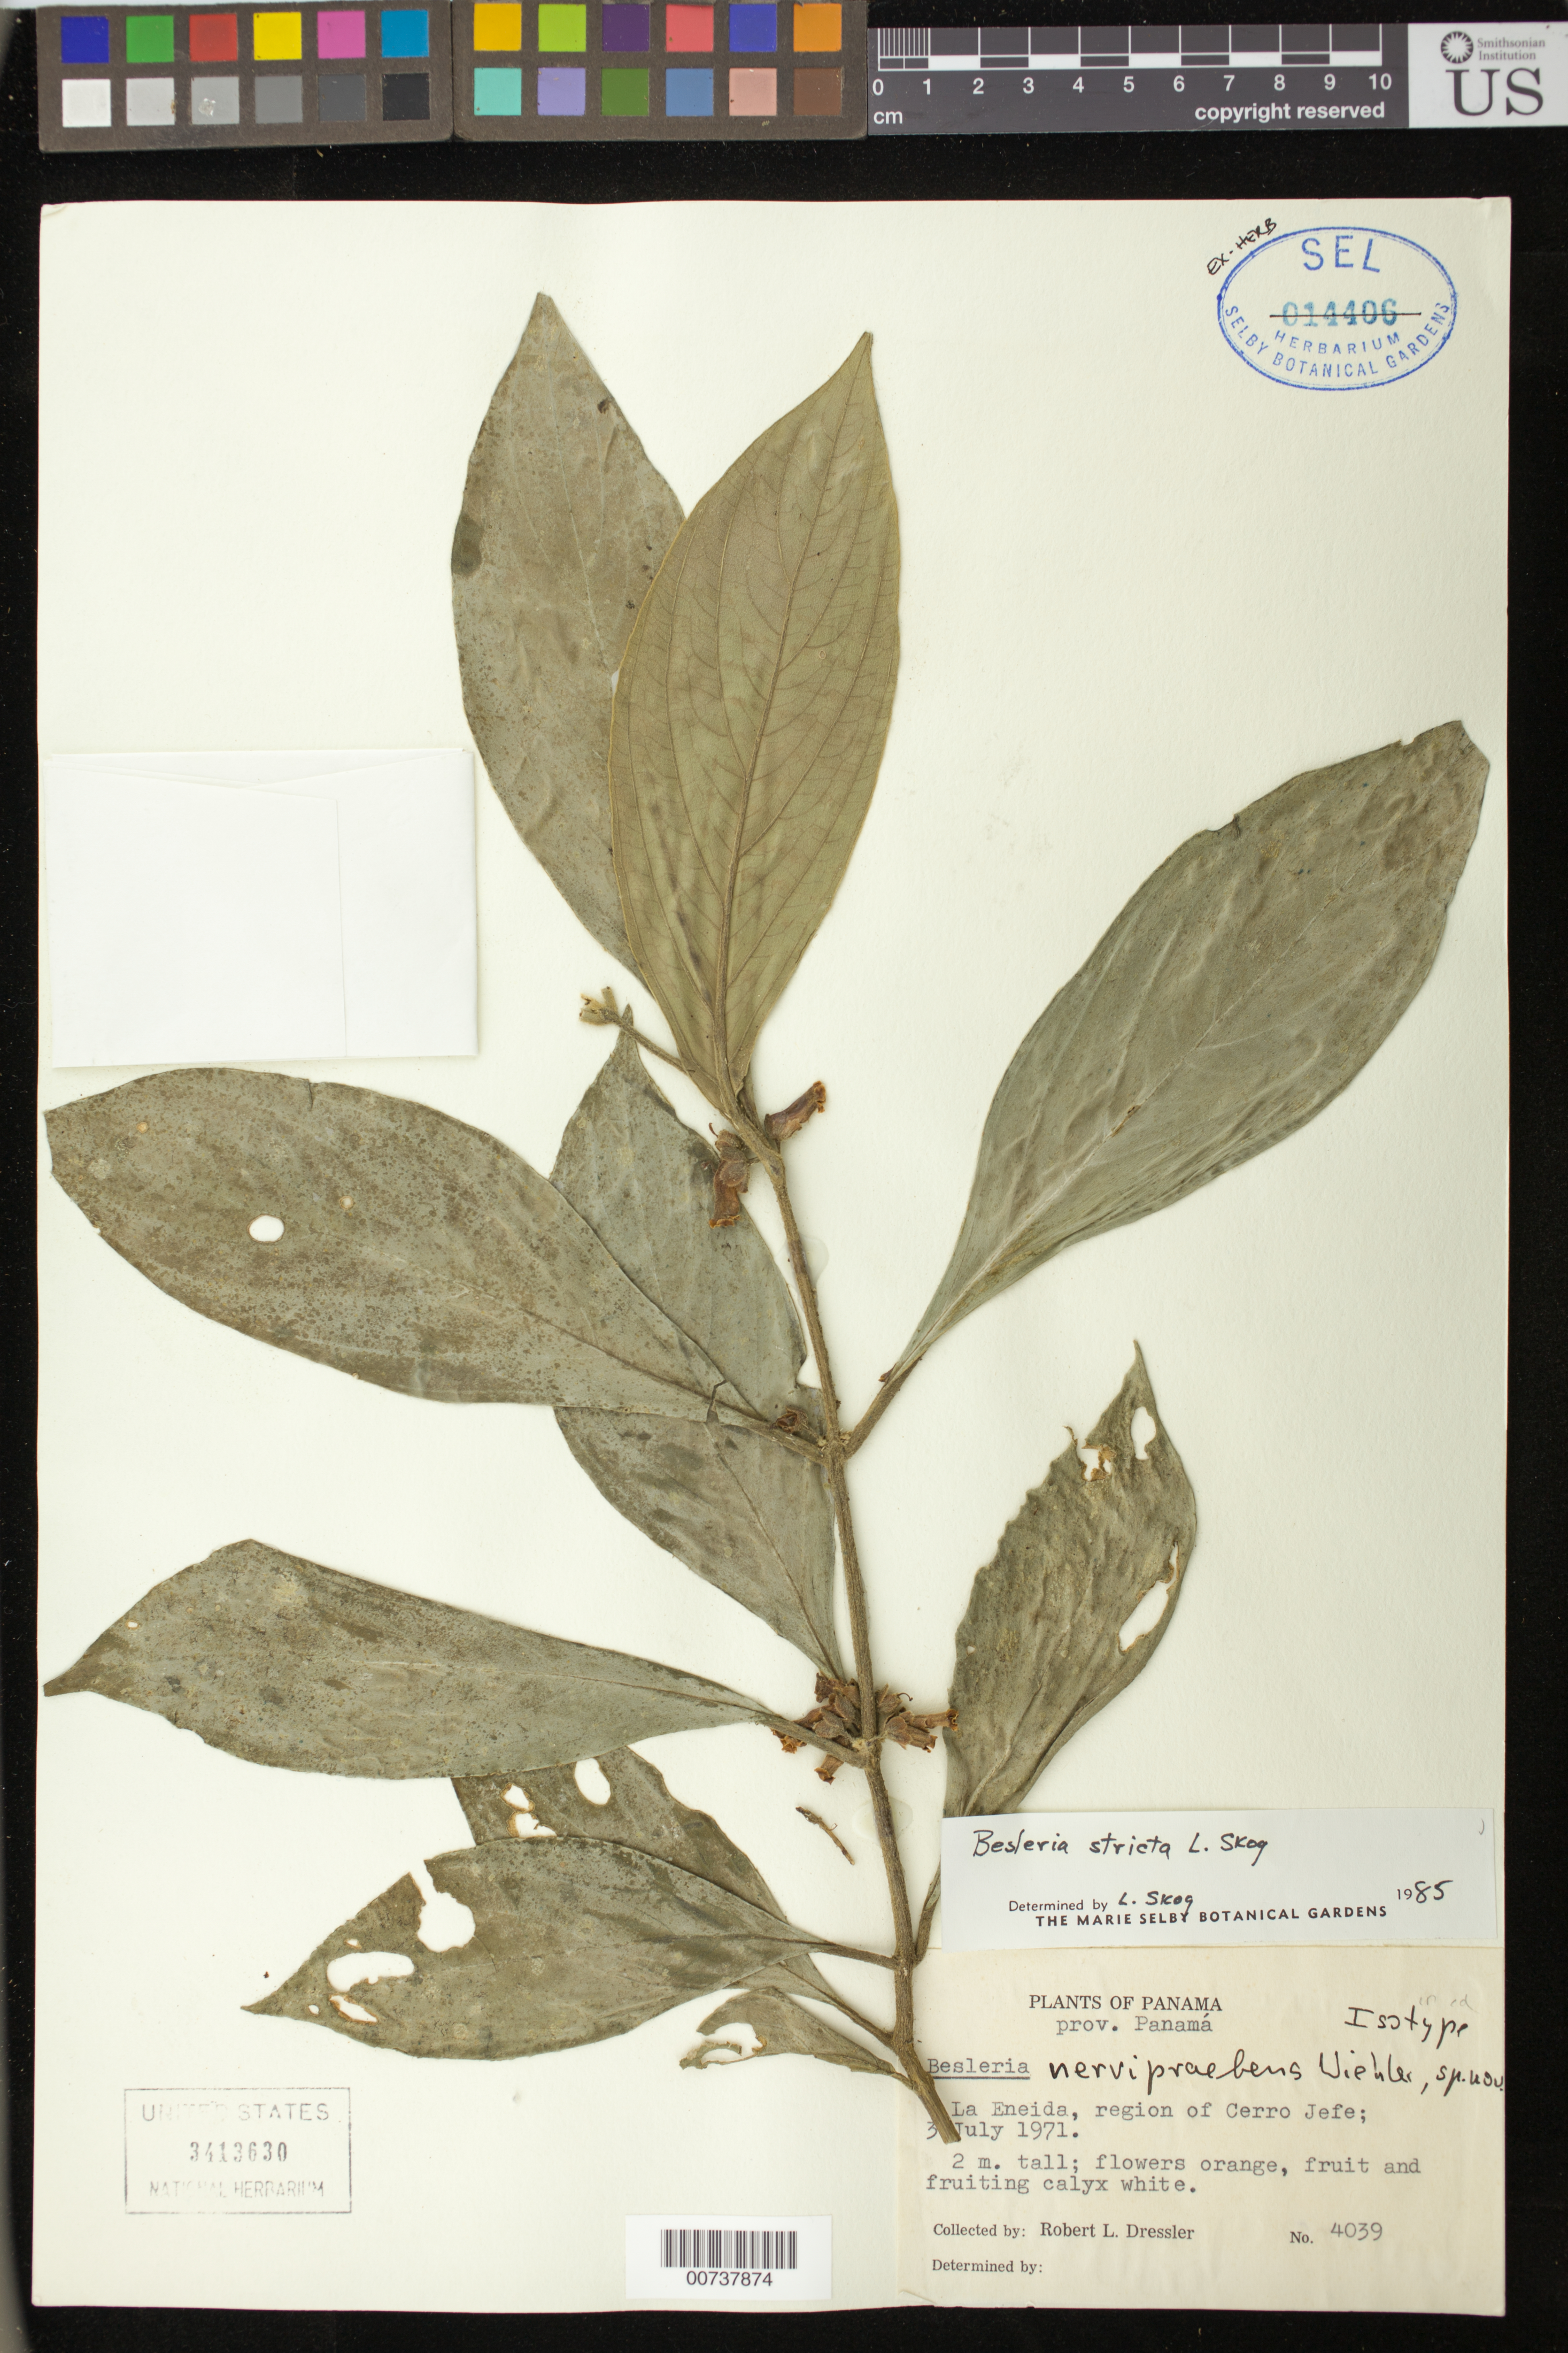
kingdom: Plantae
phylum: Tracheophyta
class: Magnoliopsida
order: Lamiales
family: Gesneriaceae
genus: Besleria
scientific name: Besleria stricta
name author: L.E. Skog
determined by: Skog, Laurence E.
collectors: R. Dressler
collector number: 4039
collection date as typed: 03 Jul 1971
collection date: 1971-07-03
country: Panama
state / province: Panamá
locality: La Eneida, reg. of Cerro Jefe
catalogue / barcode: US 3413630